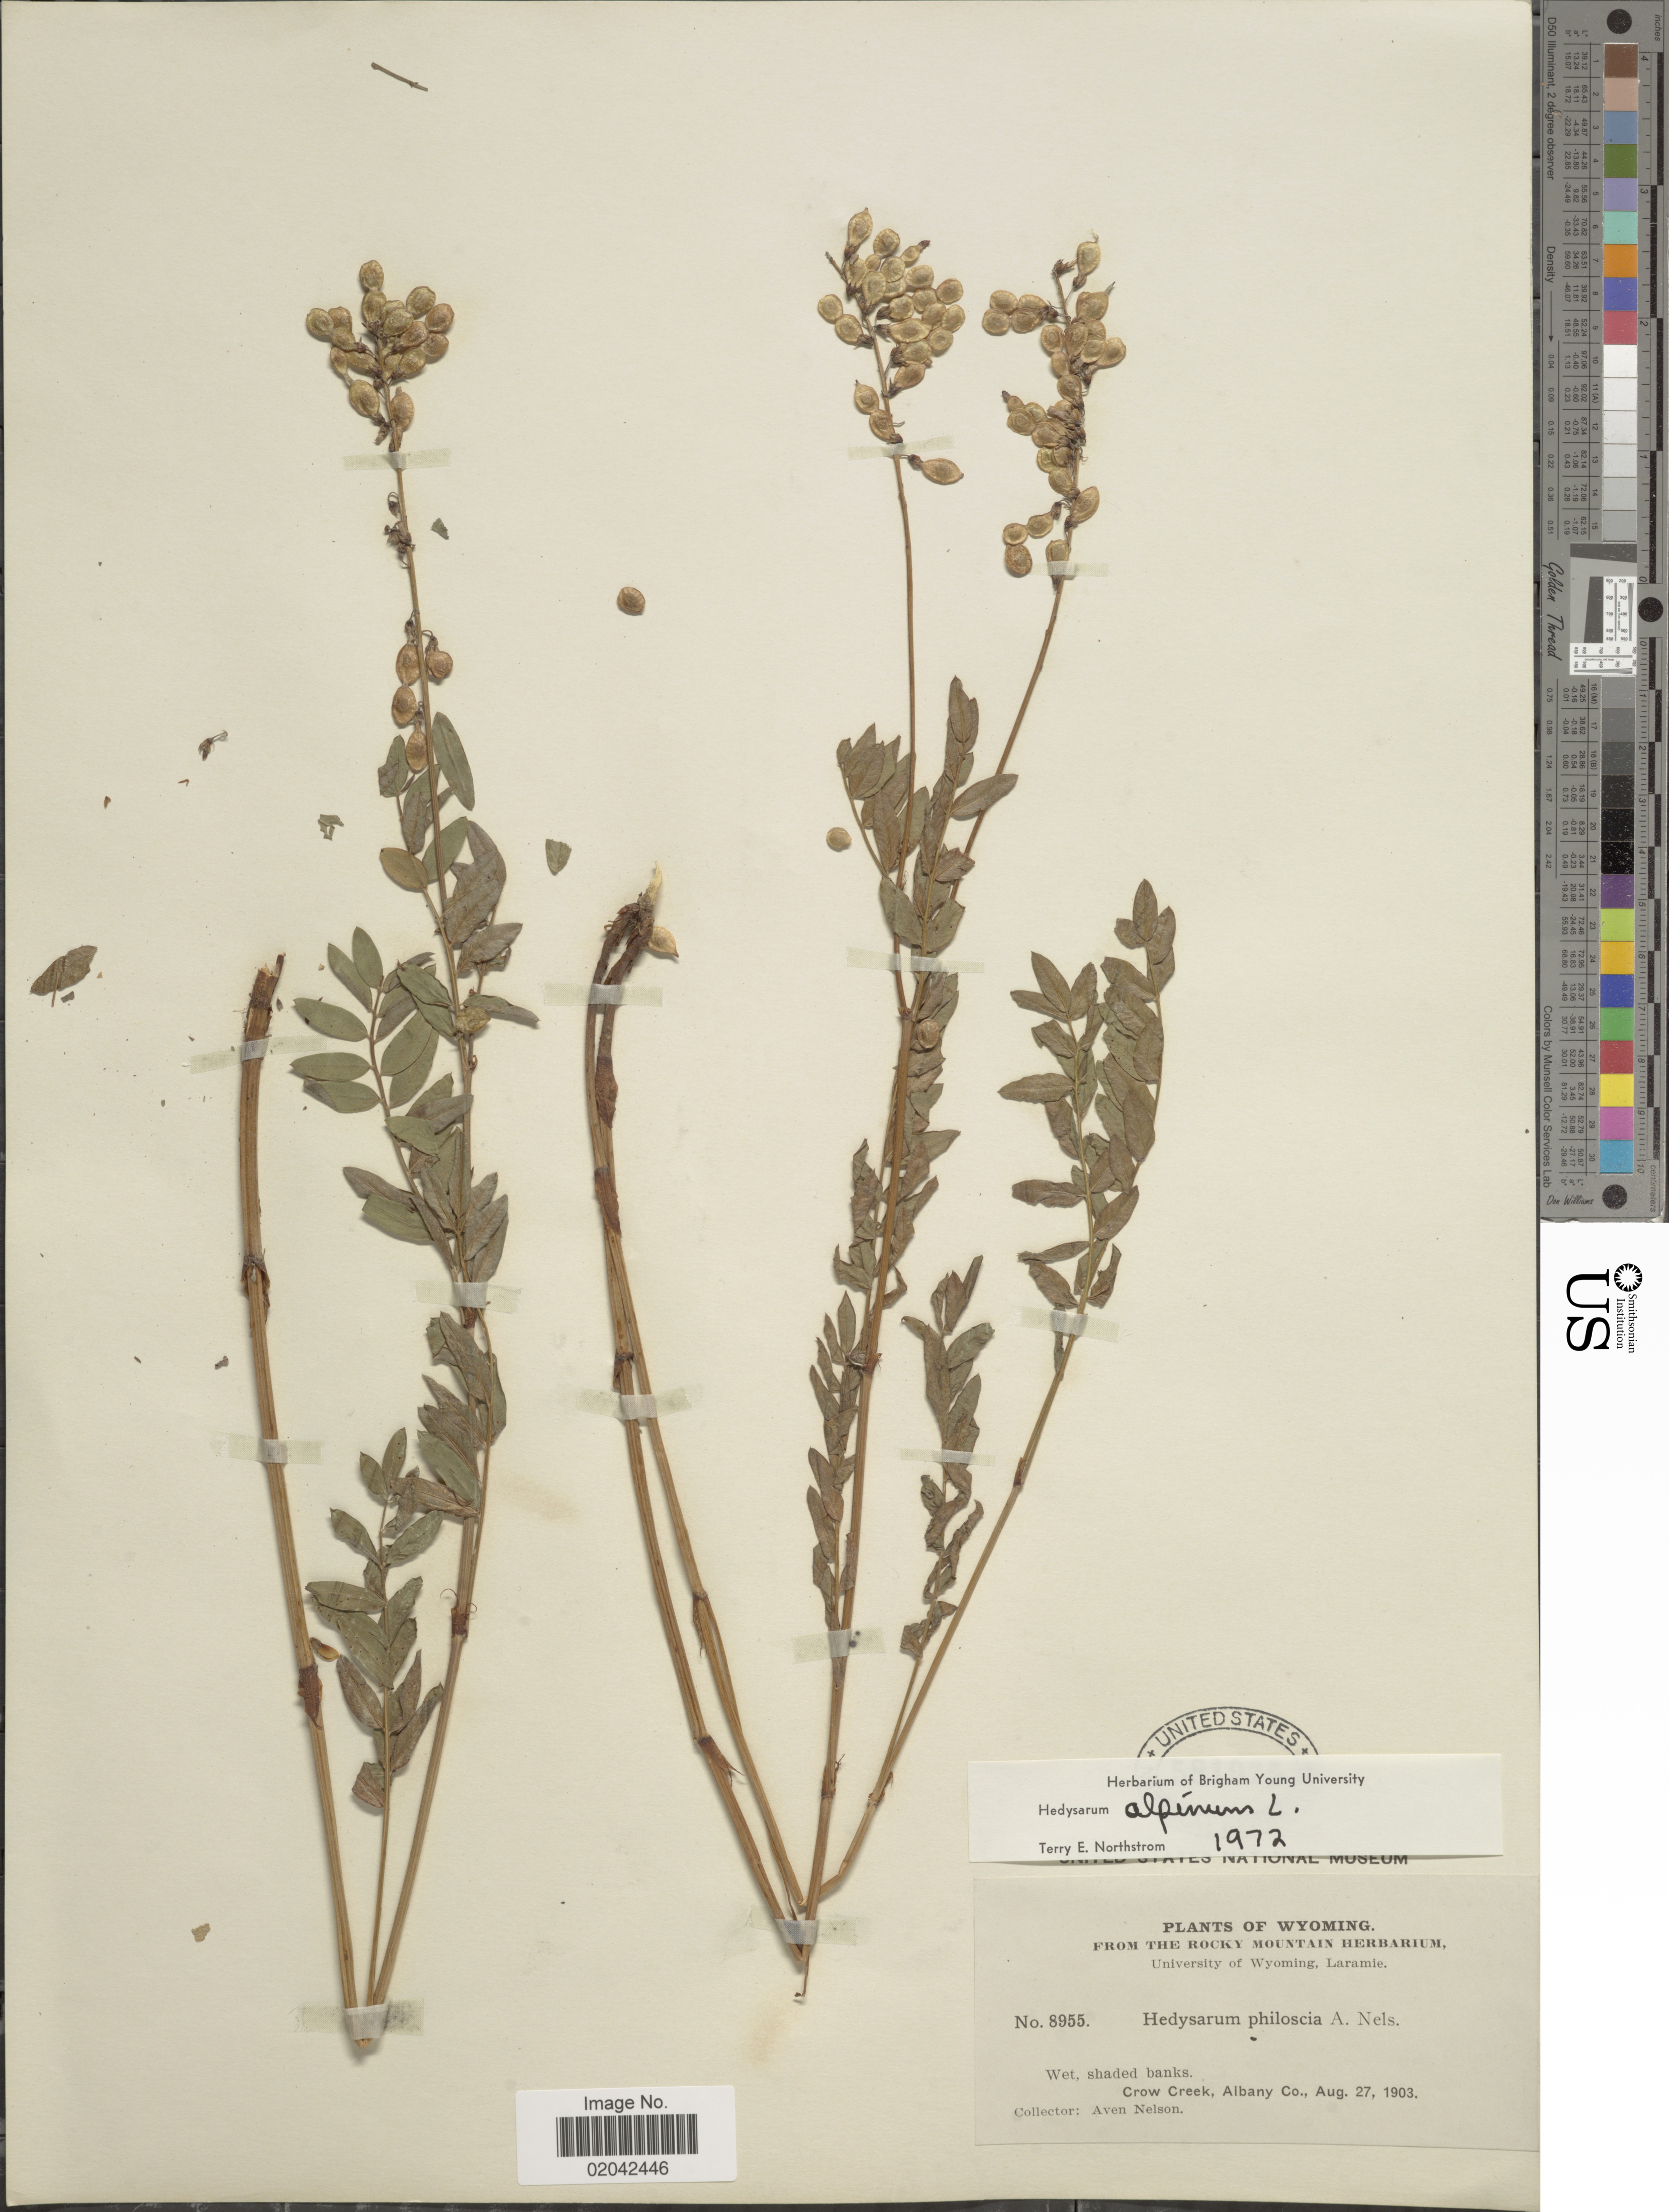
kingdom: Plantae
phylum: Tracheophyta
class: Magnoliopsida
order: Fabales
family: Fabaceae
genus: Hedysarum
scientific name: Hedysarum alpinum var. americanum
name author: Michx. ex Pursh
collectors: A. Nelson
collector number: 8955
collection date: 1903-08-27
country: United States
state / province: Wyoming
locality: Crow Creek, Albany Co.